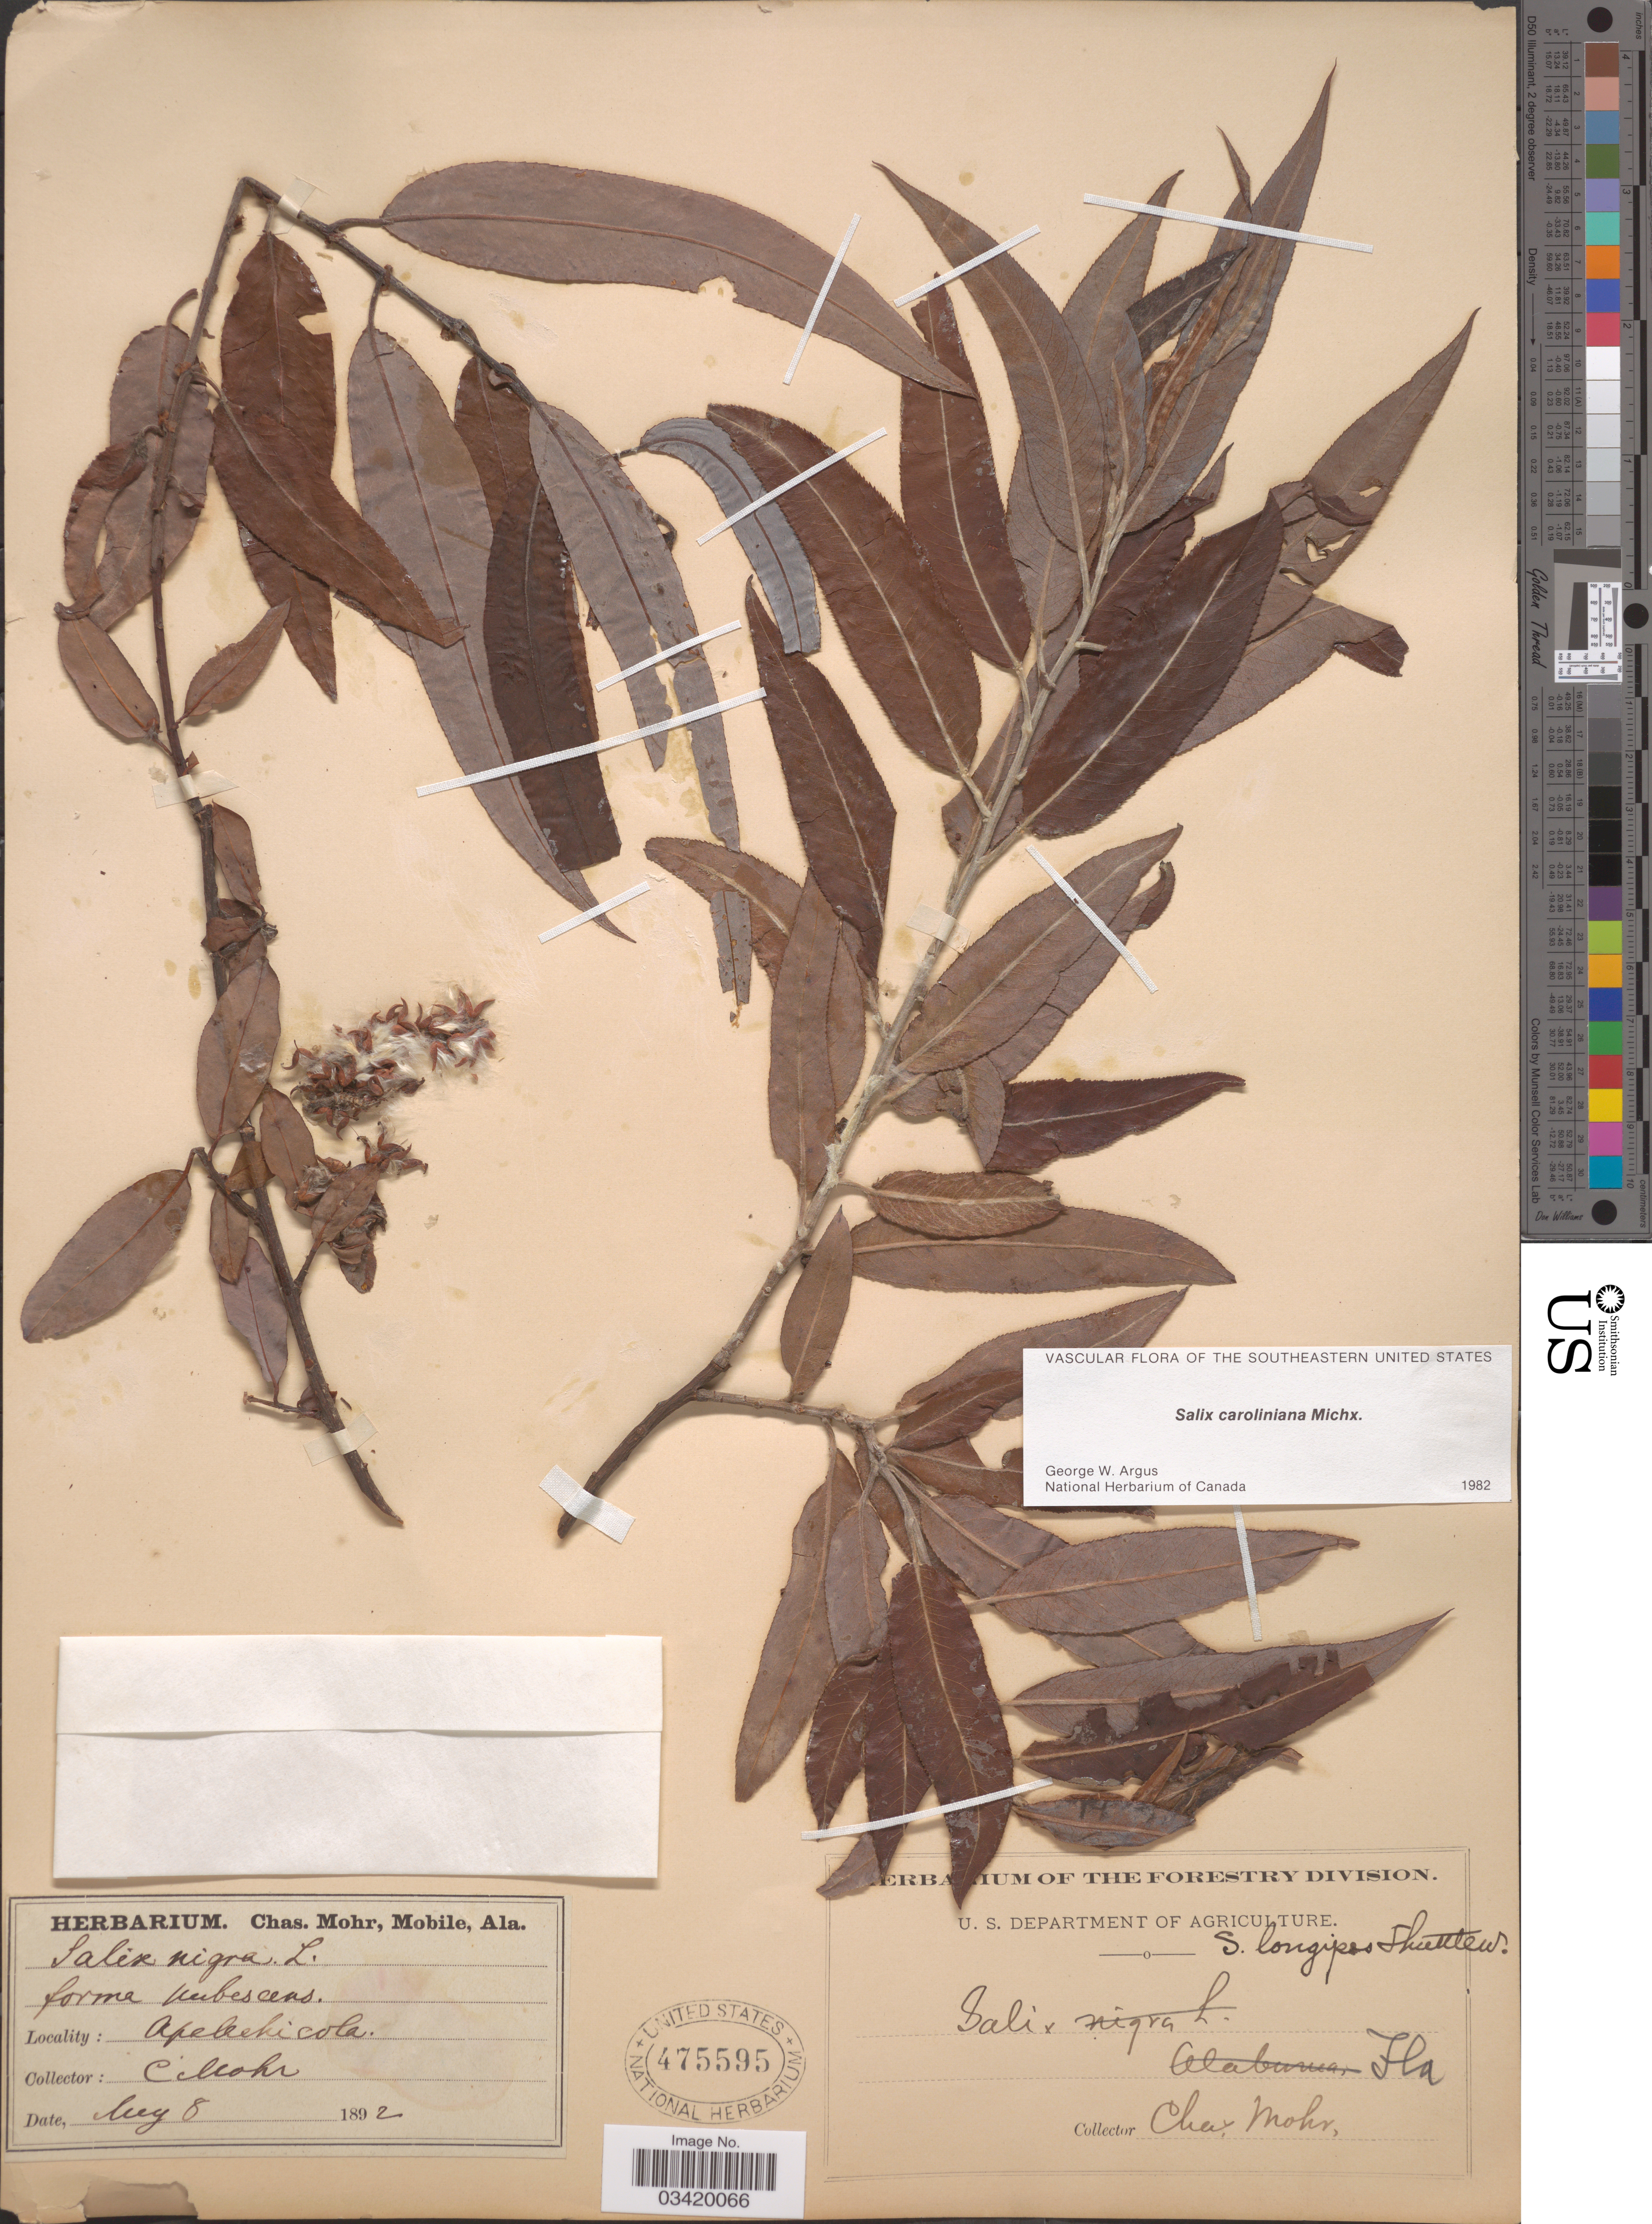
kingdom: Plantae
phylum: Tracheophyta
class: Magnoliopsida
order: Malpighiales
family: Salicaceae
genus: Salix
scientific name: Salix longipes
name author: Shuttlew. ex Andersson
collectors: Mohr, C. T. (herbarium)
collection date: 1892-05-08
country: United States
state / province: Florida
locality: Apalachicola.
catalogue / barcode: US 475595